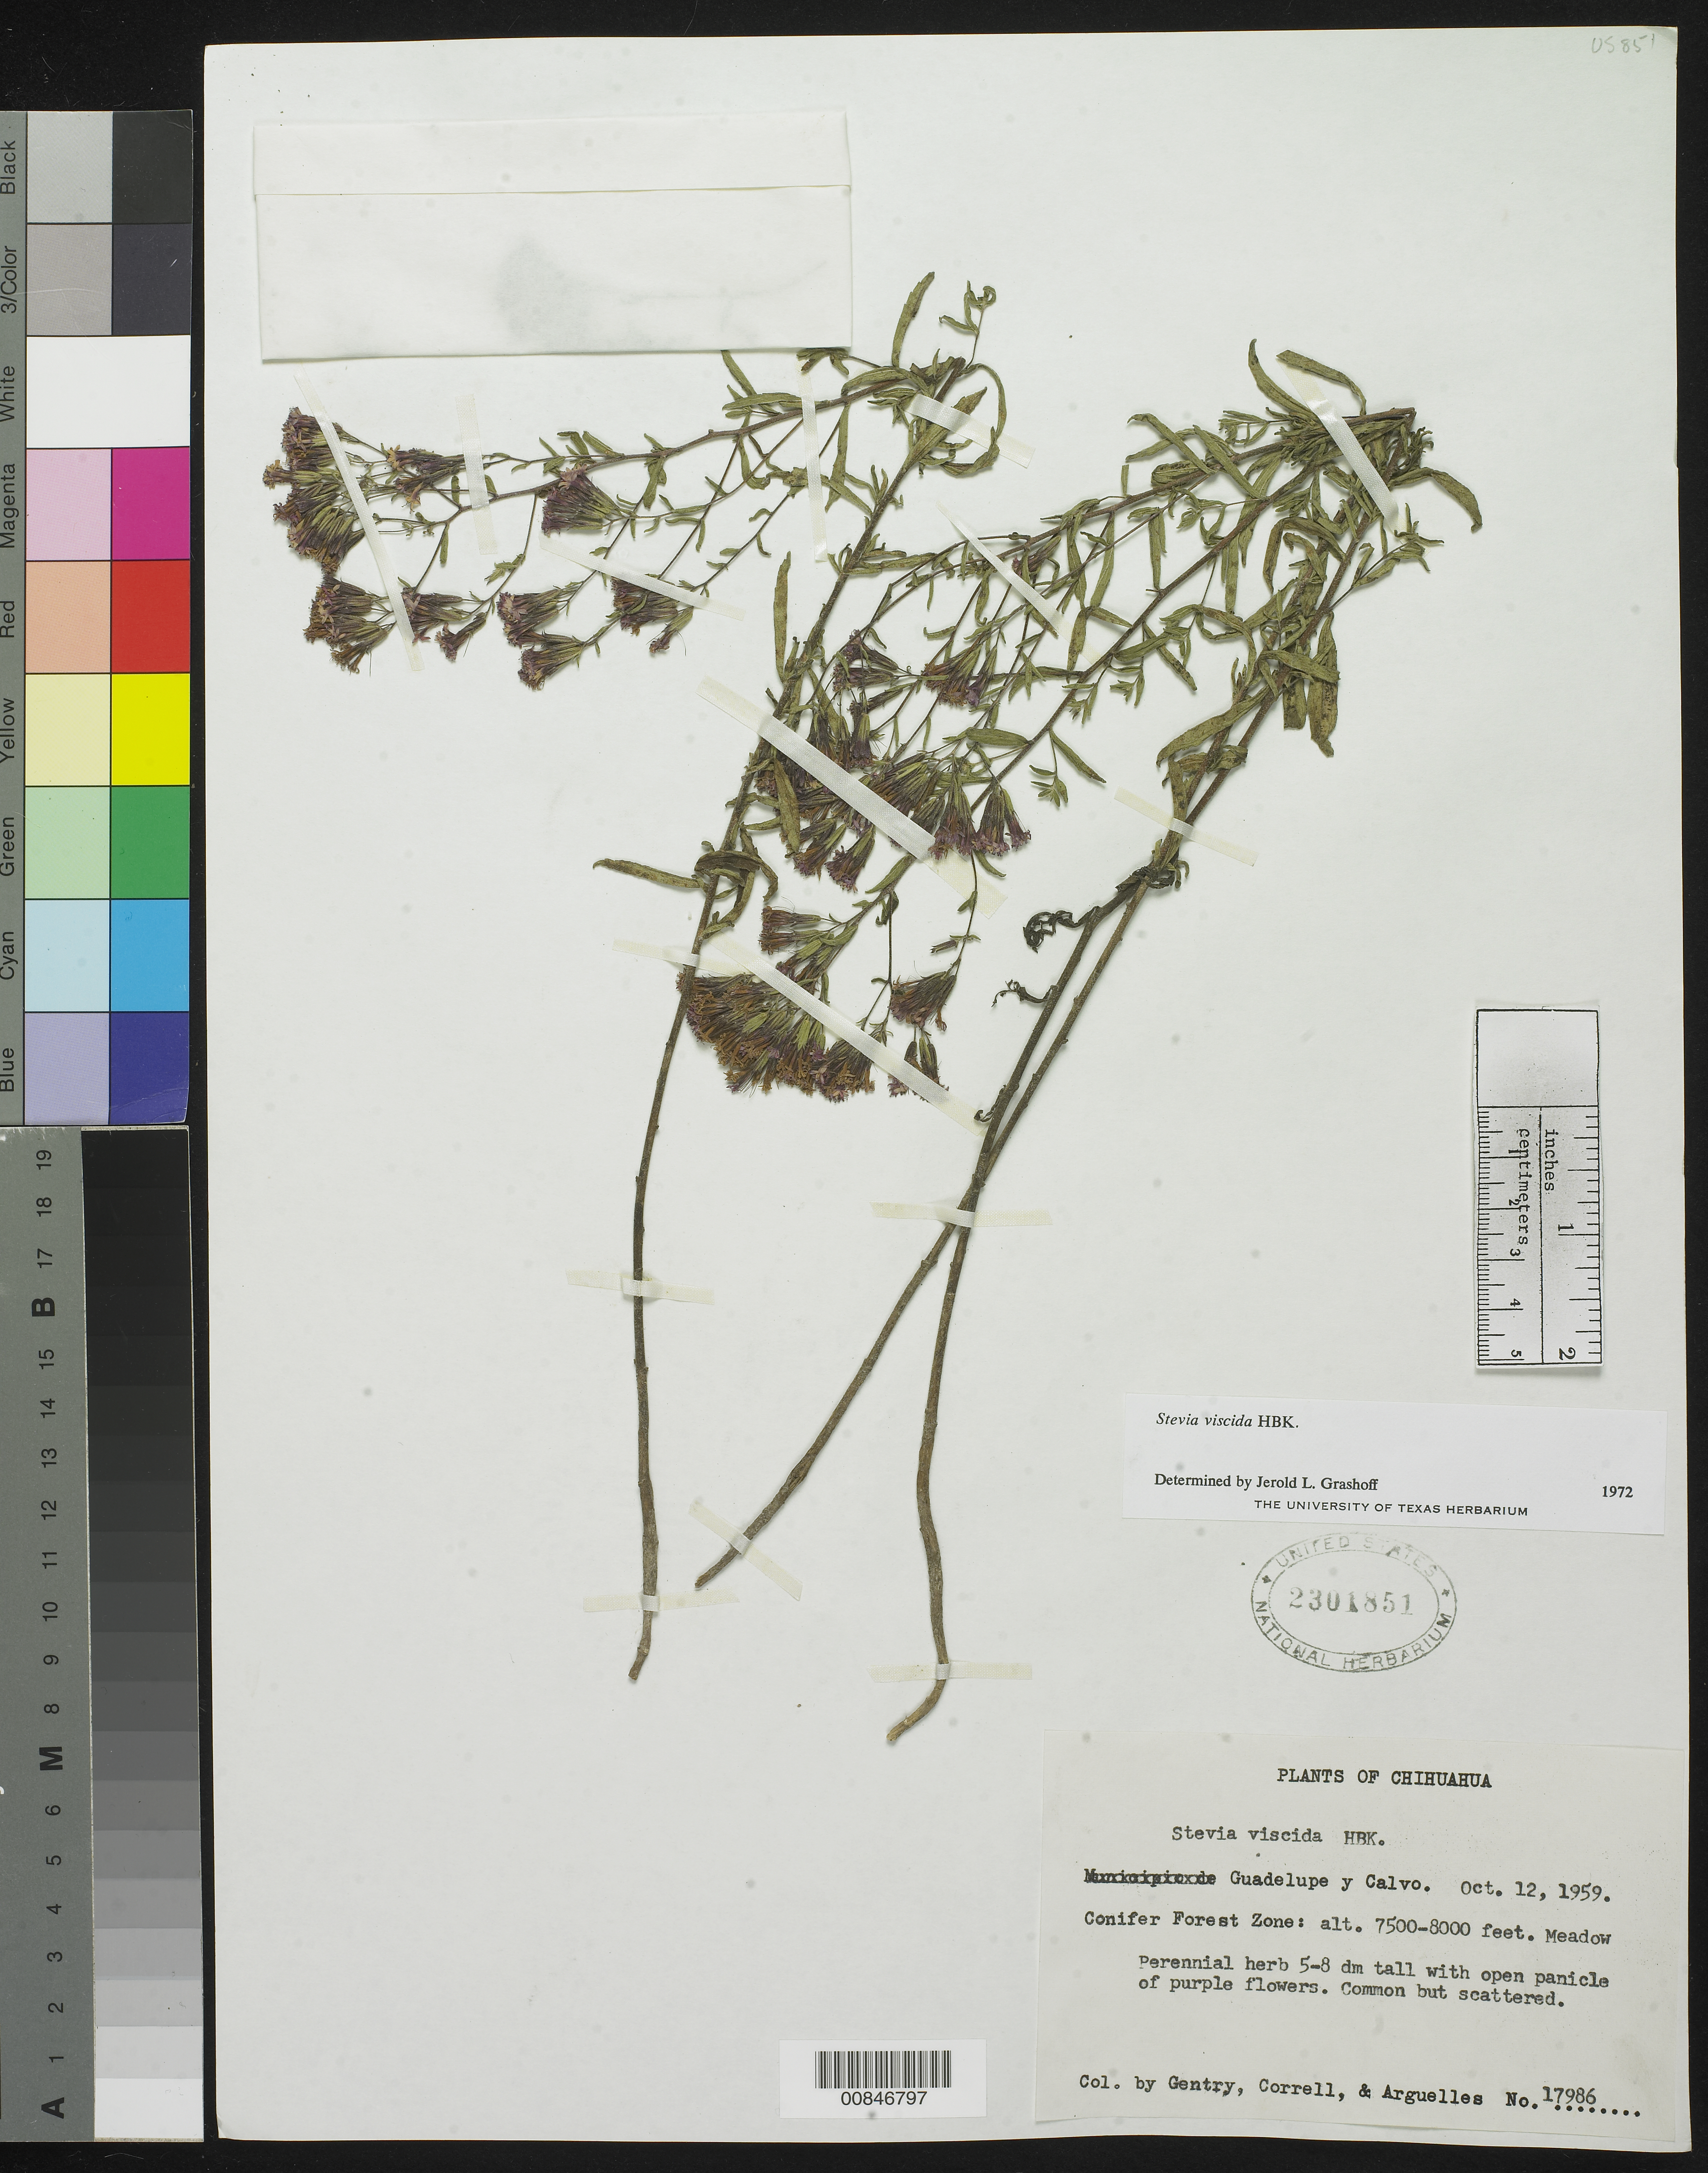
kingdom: Plantae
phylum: Tracheophyta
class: Magnoliopsida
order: Asterales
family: Asteraceae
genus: Stevia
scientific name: Stevia viscida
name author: Kunth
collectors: Gentry, --, -- Correll & Arguelles, --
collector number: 17986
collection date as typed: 12 Oct 1959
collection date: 1959-10-12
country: Mexico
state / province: Chihuahua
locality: Guadalupe y Calvo.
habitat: Meadow.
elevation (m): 2286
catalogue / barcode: US 2301851